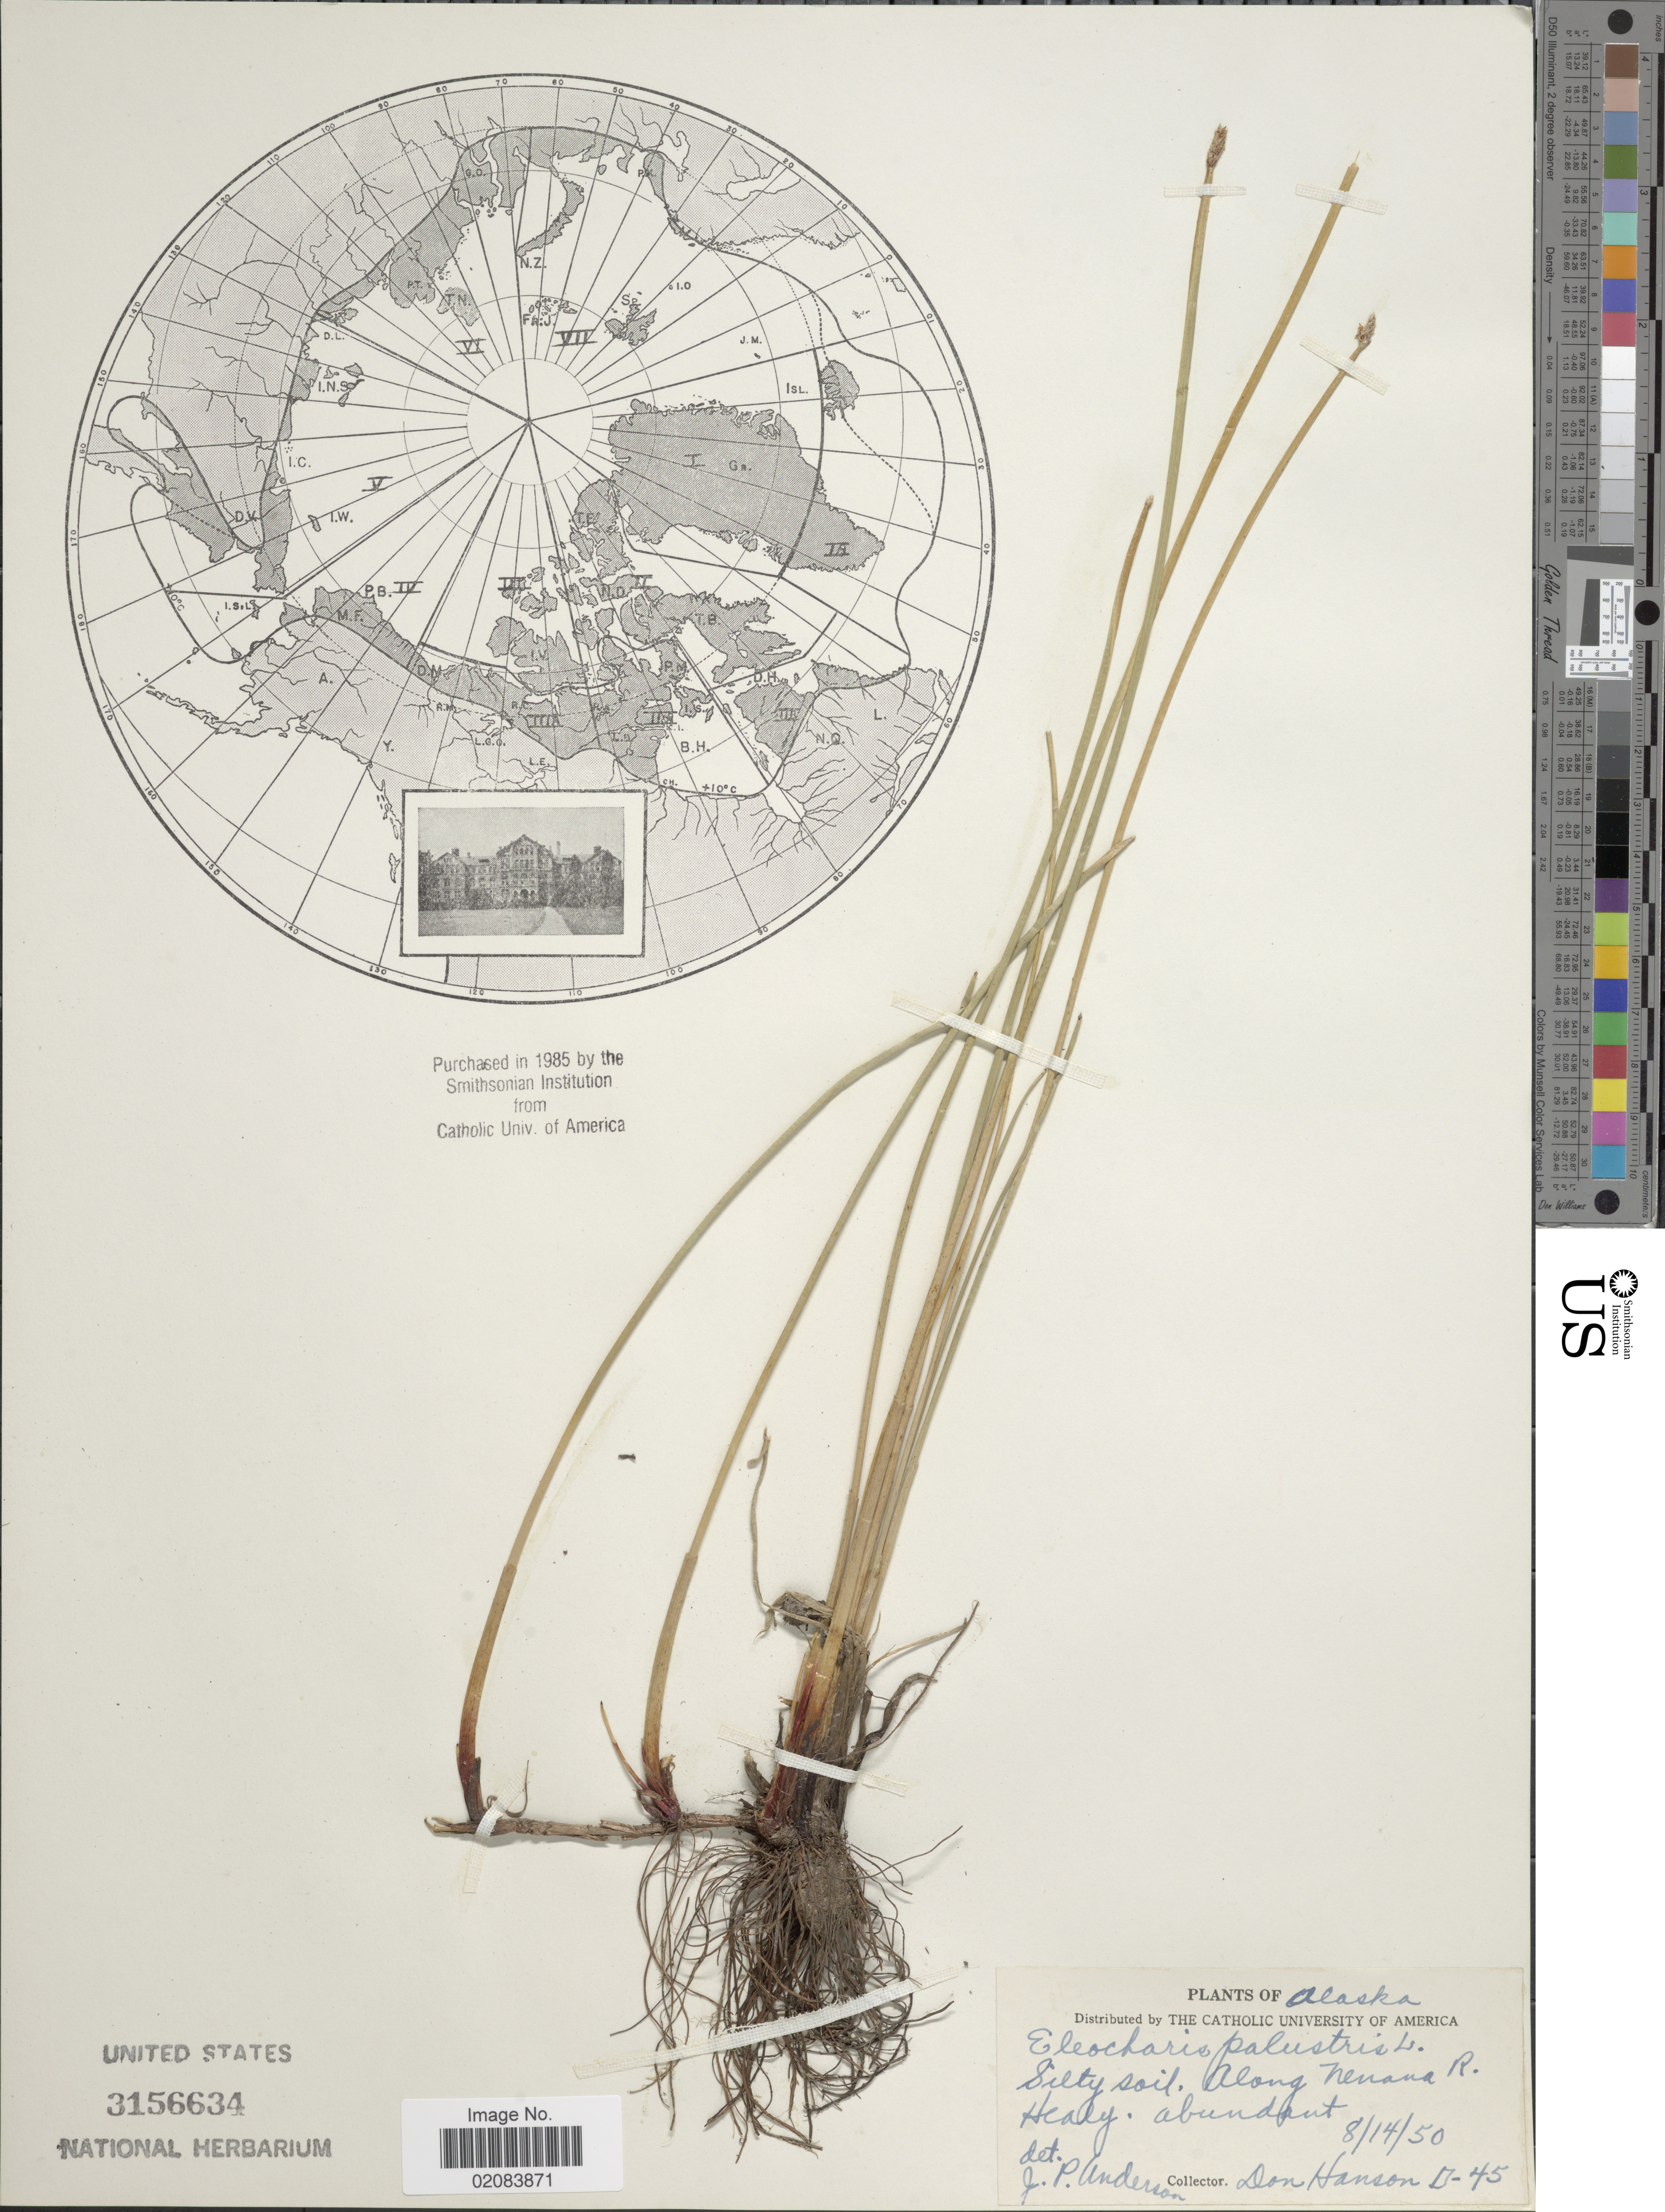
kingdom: Plantae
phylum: Tracheophyta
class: Liliopsida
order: Poales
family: Cyperaceae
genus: Eleocharis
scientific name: Eleocharis palustris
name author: (L.) Roem. & Schult.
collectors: D. Hanson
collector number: B-45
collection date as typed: Transcribed d/m/y: 14/8/50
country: United States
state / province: Alaska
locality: Along Nenana R.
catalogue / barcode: US 3156634